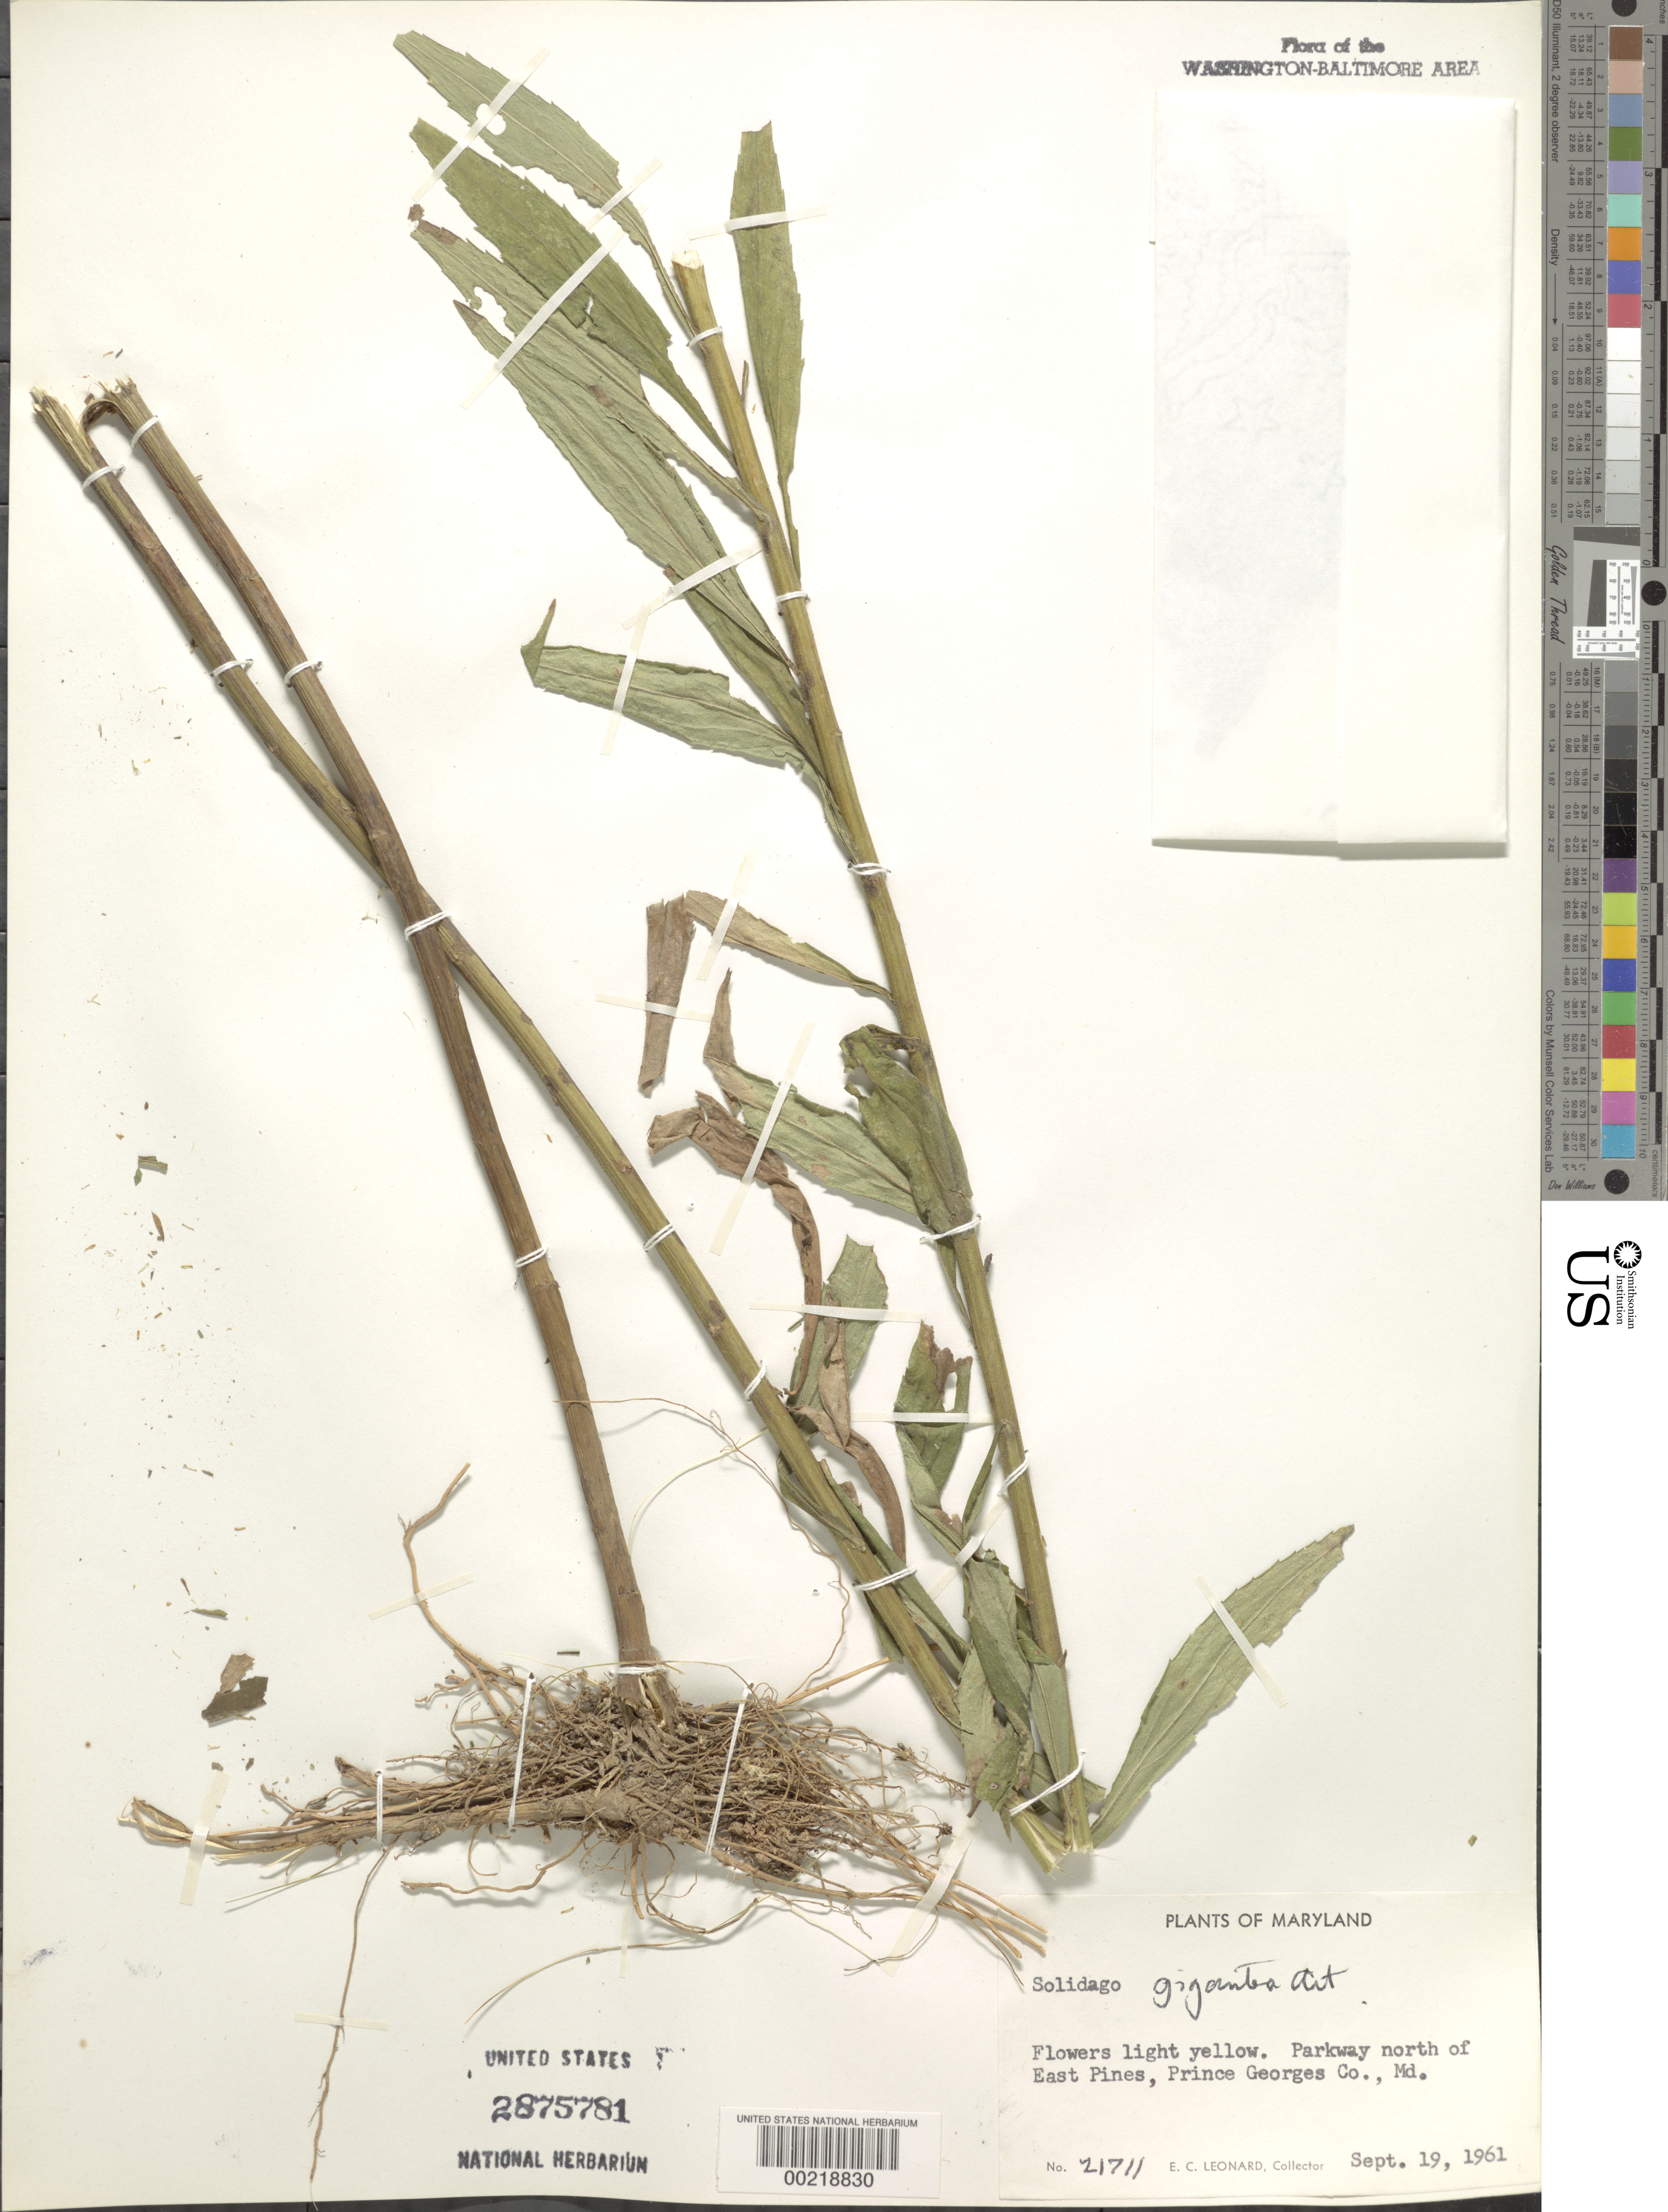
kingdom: Plantae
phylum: Tracheophyta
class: Magnoliopsida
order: Asterales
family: Asteraceae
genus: Solidago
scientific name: Solidago gigantea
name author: Aiton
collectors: E. C. Leonard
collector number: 21711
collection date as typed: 19 Sep 1961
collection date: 1961-09-19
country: United States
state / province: Maryland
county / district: Prince George's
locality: Parkway north of East Pines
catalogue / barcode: US 2875781